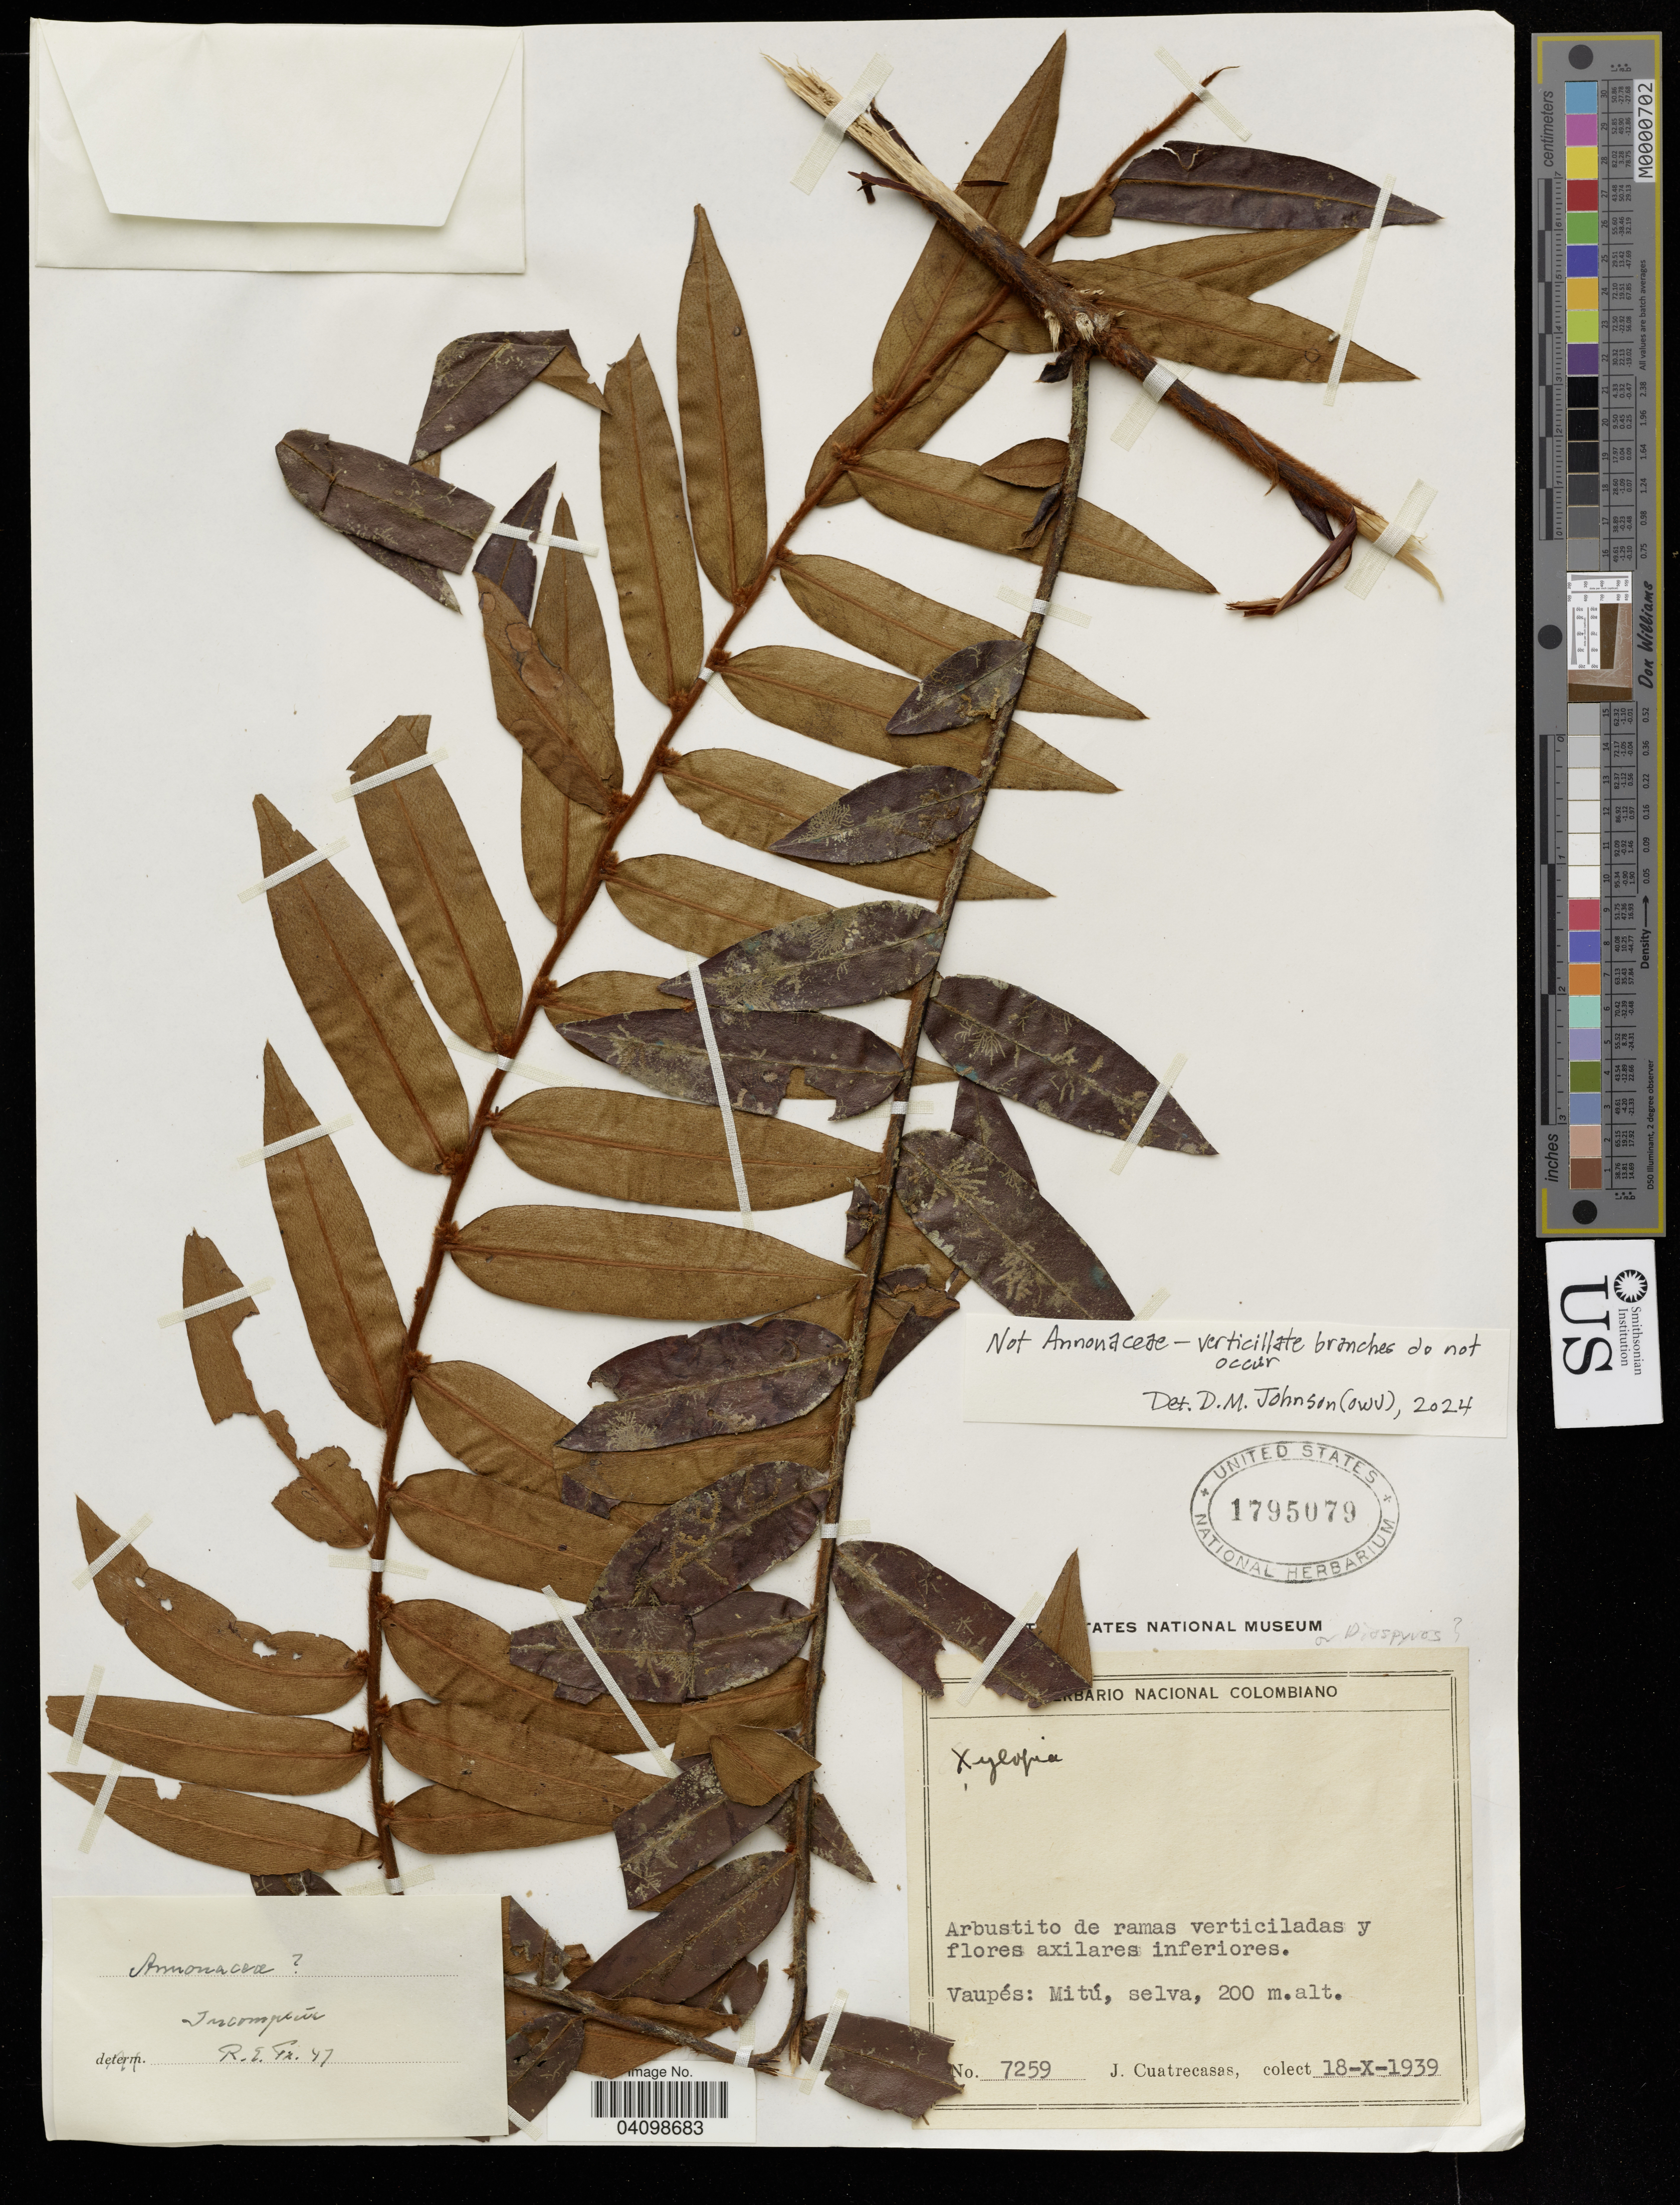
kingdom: Plantae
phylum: Tracheophyta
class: Magnoliopsida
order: Magnoliales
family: Annonaceae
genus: Xylopia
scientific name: Xylopia sp.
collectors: J. Cuatrecasas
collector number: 7259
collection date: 1939-10-18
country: Colombia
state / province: Vaupés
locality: Mitu.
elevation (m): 200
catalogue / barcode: US 1795079